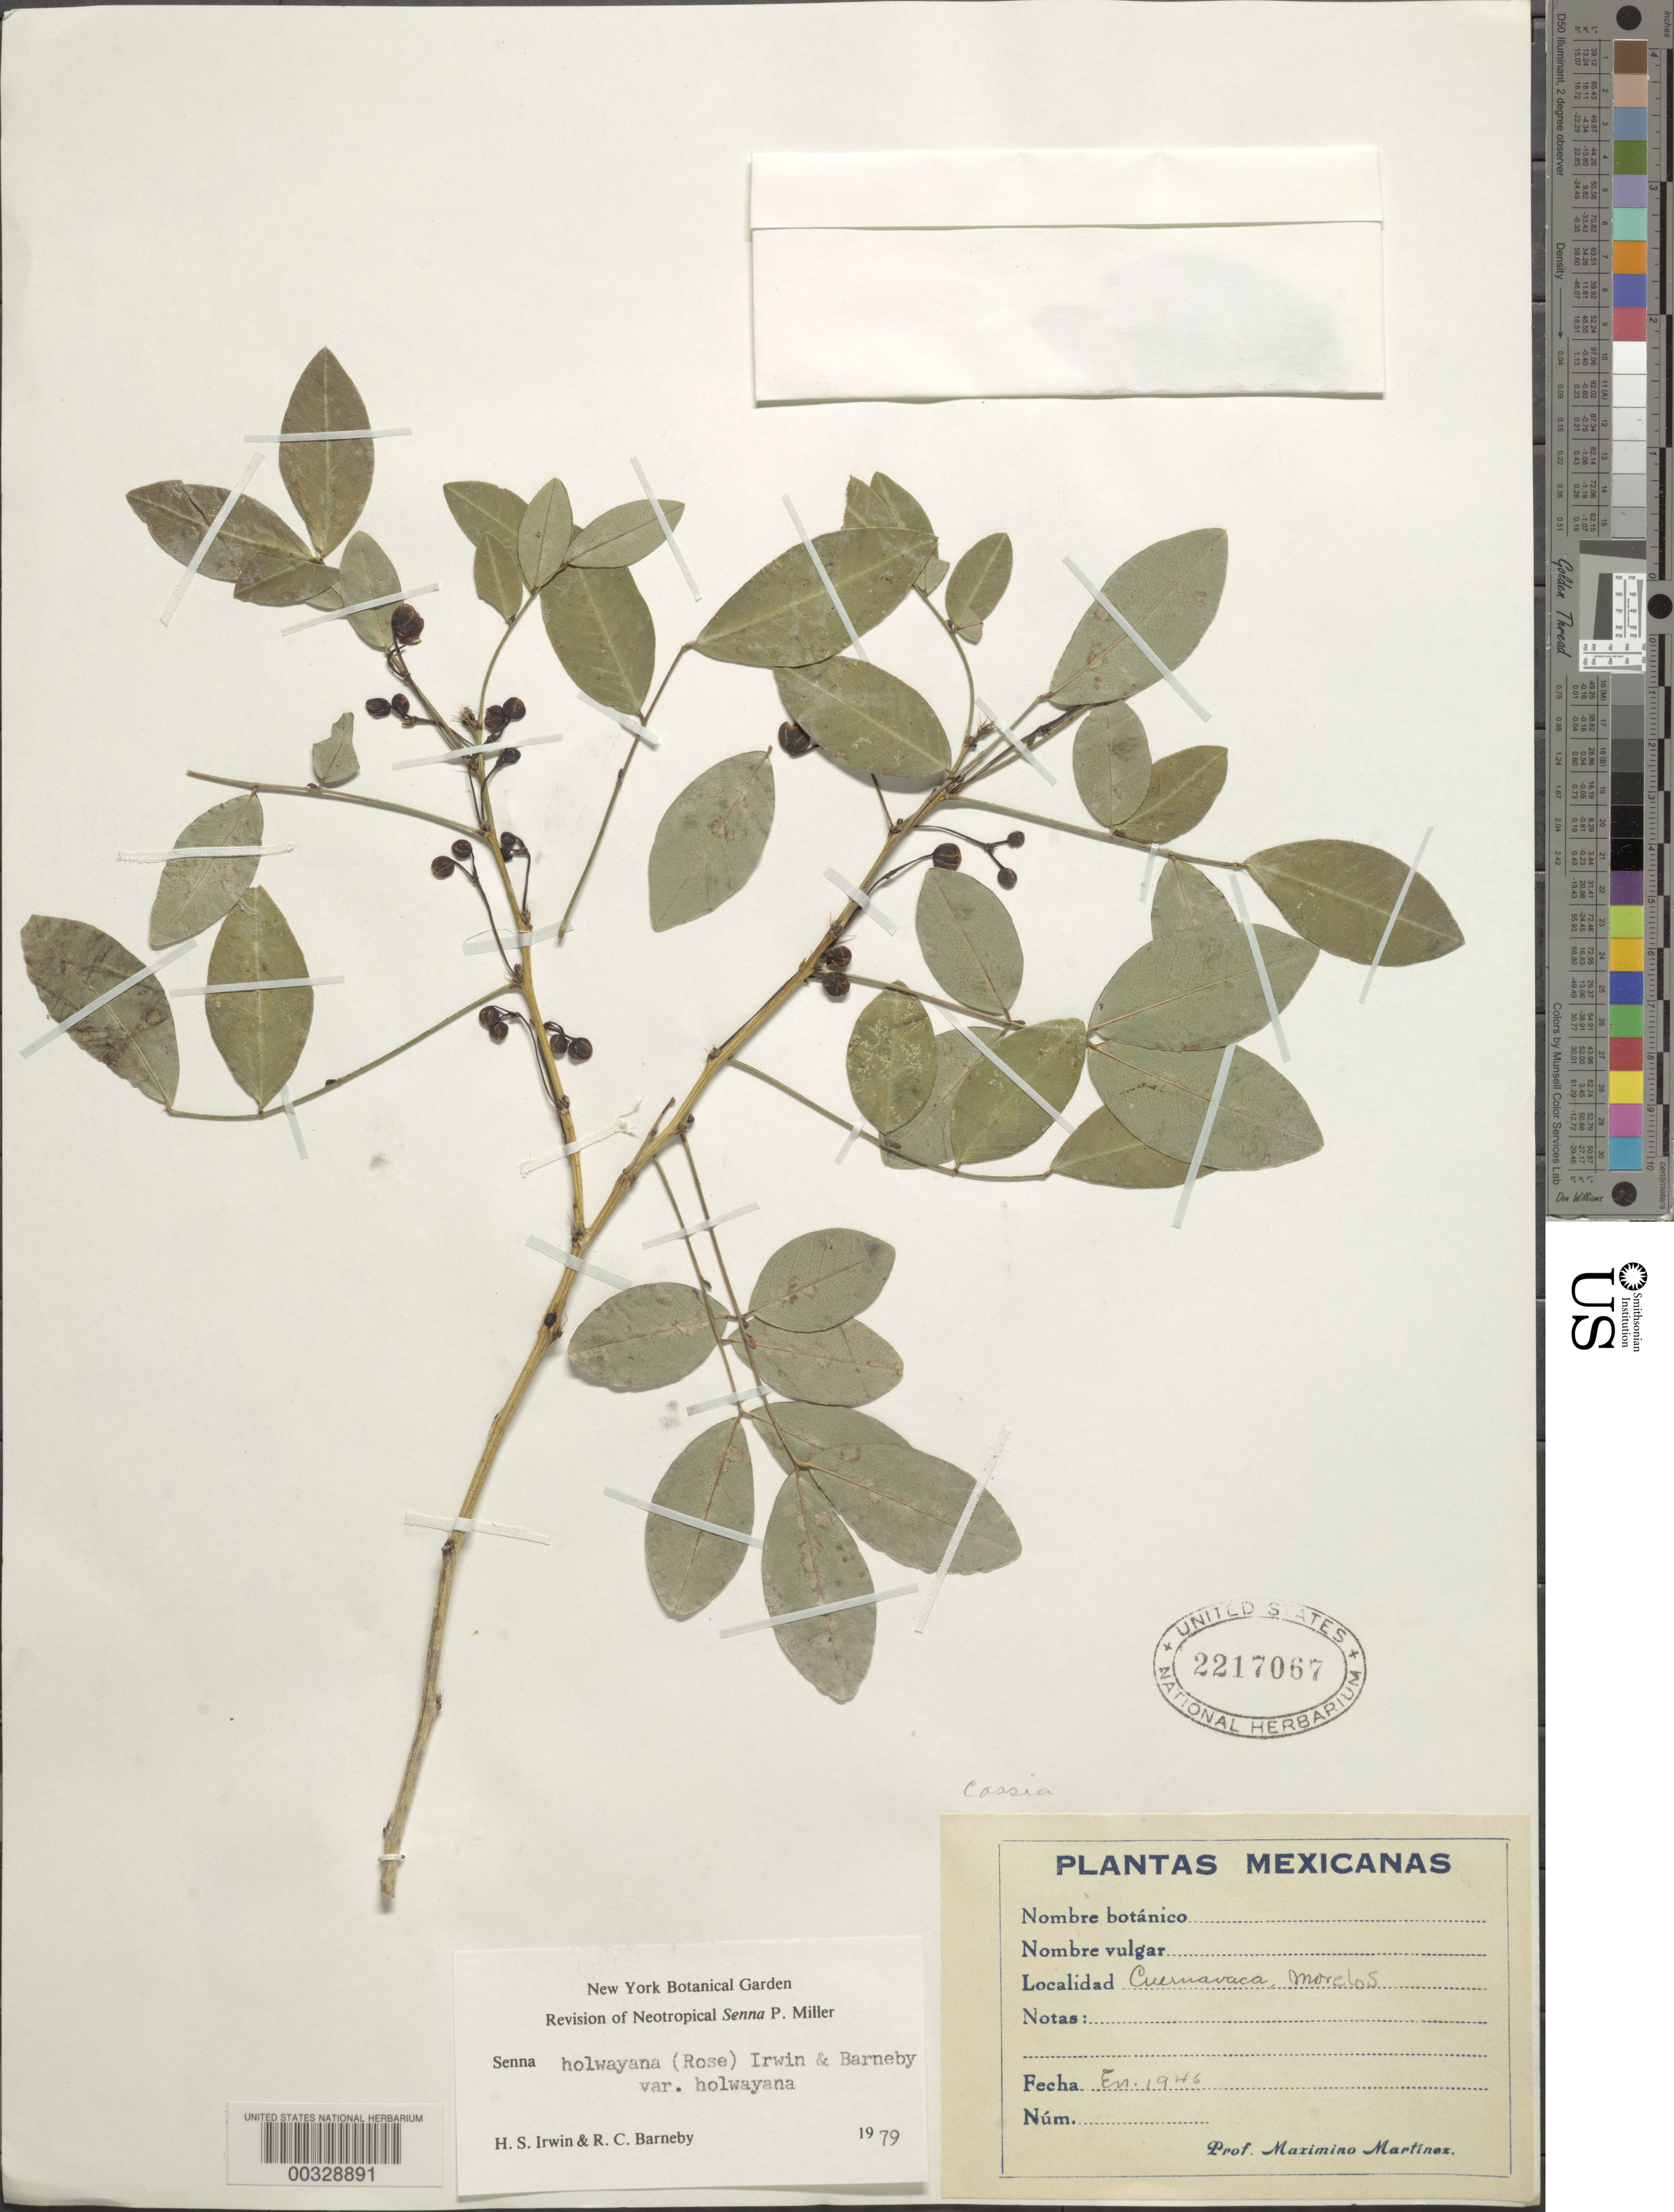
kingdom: Plantae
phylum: Tracheophyta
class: Magnoliopsida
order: Fabales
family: Fabaceae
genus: Senna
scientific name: Senna holwayana var. holwayana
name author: (Rose) H.S. Irwin & Barneby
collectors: M. Martínez M.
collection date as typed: Jan 1946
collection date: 1946-01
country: Mexico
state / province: Morelos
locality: Cuernavaca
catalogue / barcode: US 2217067